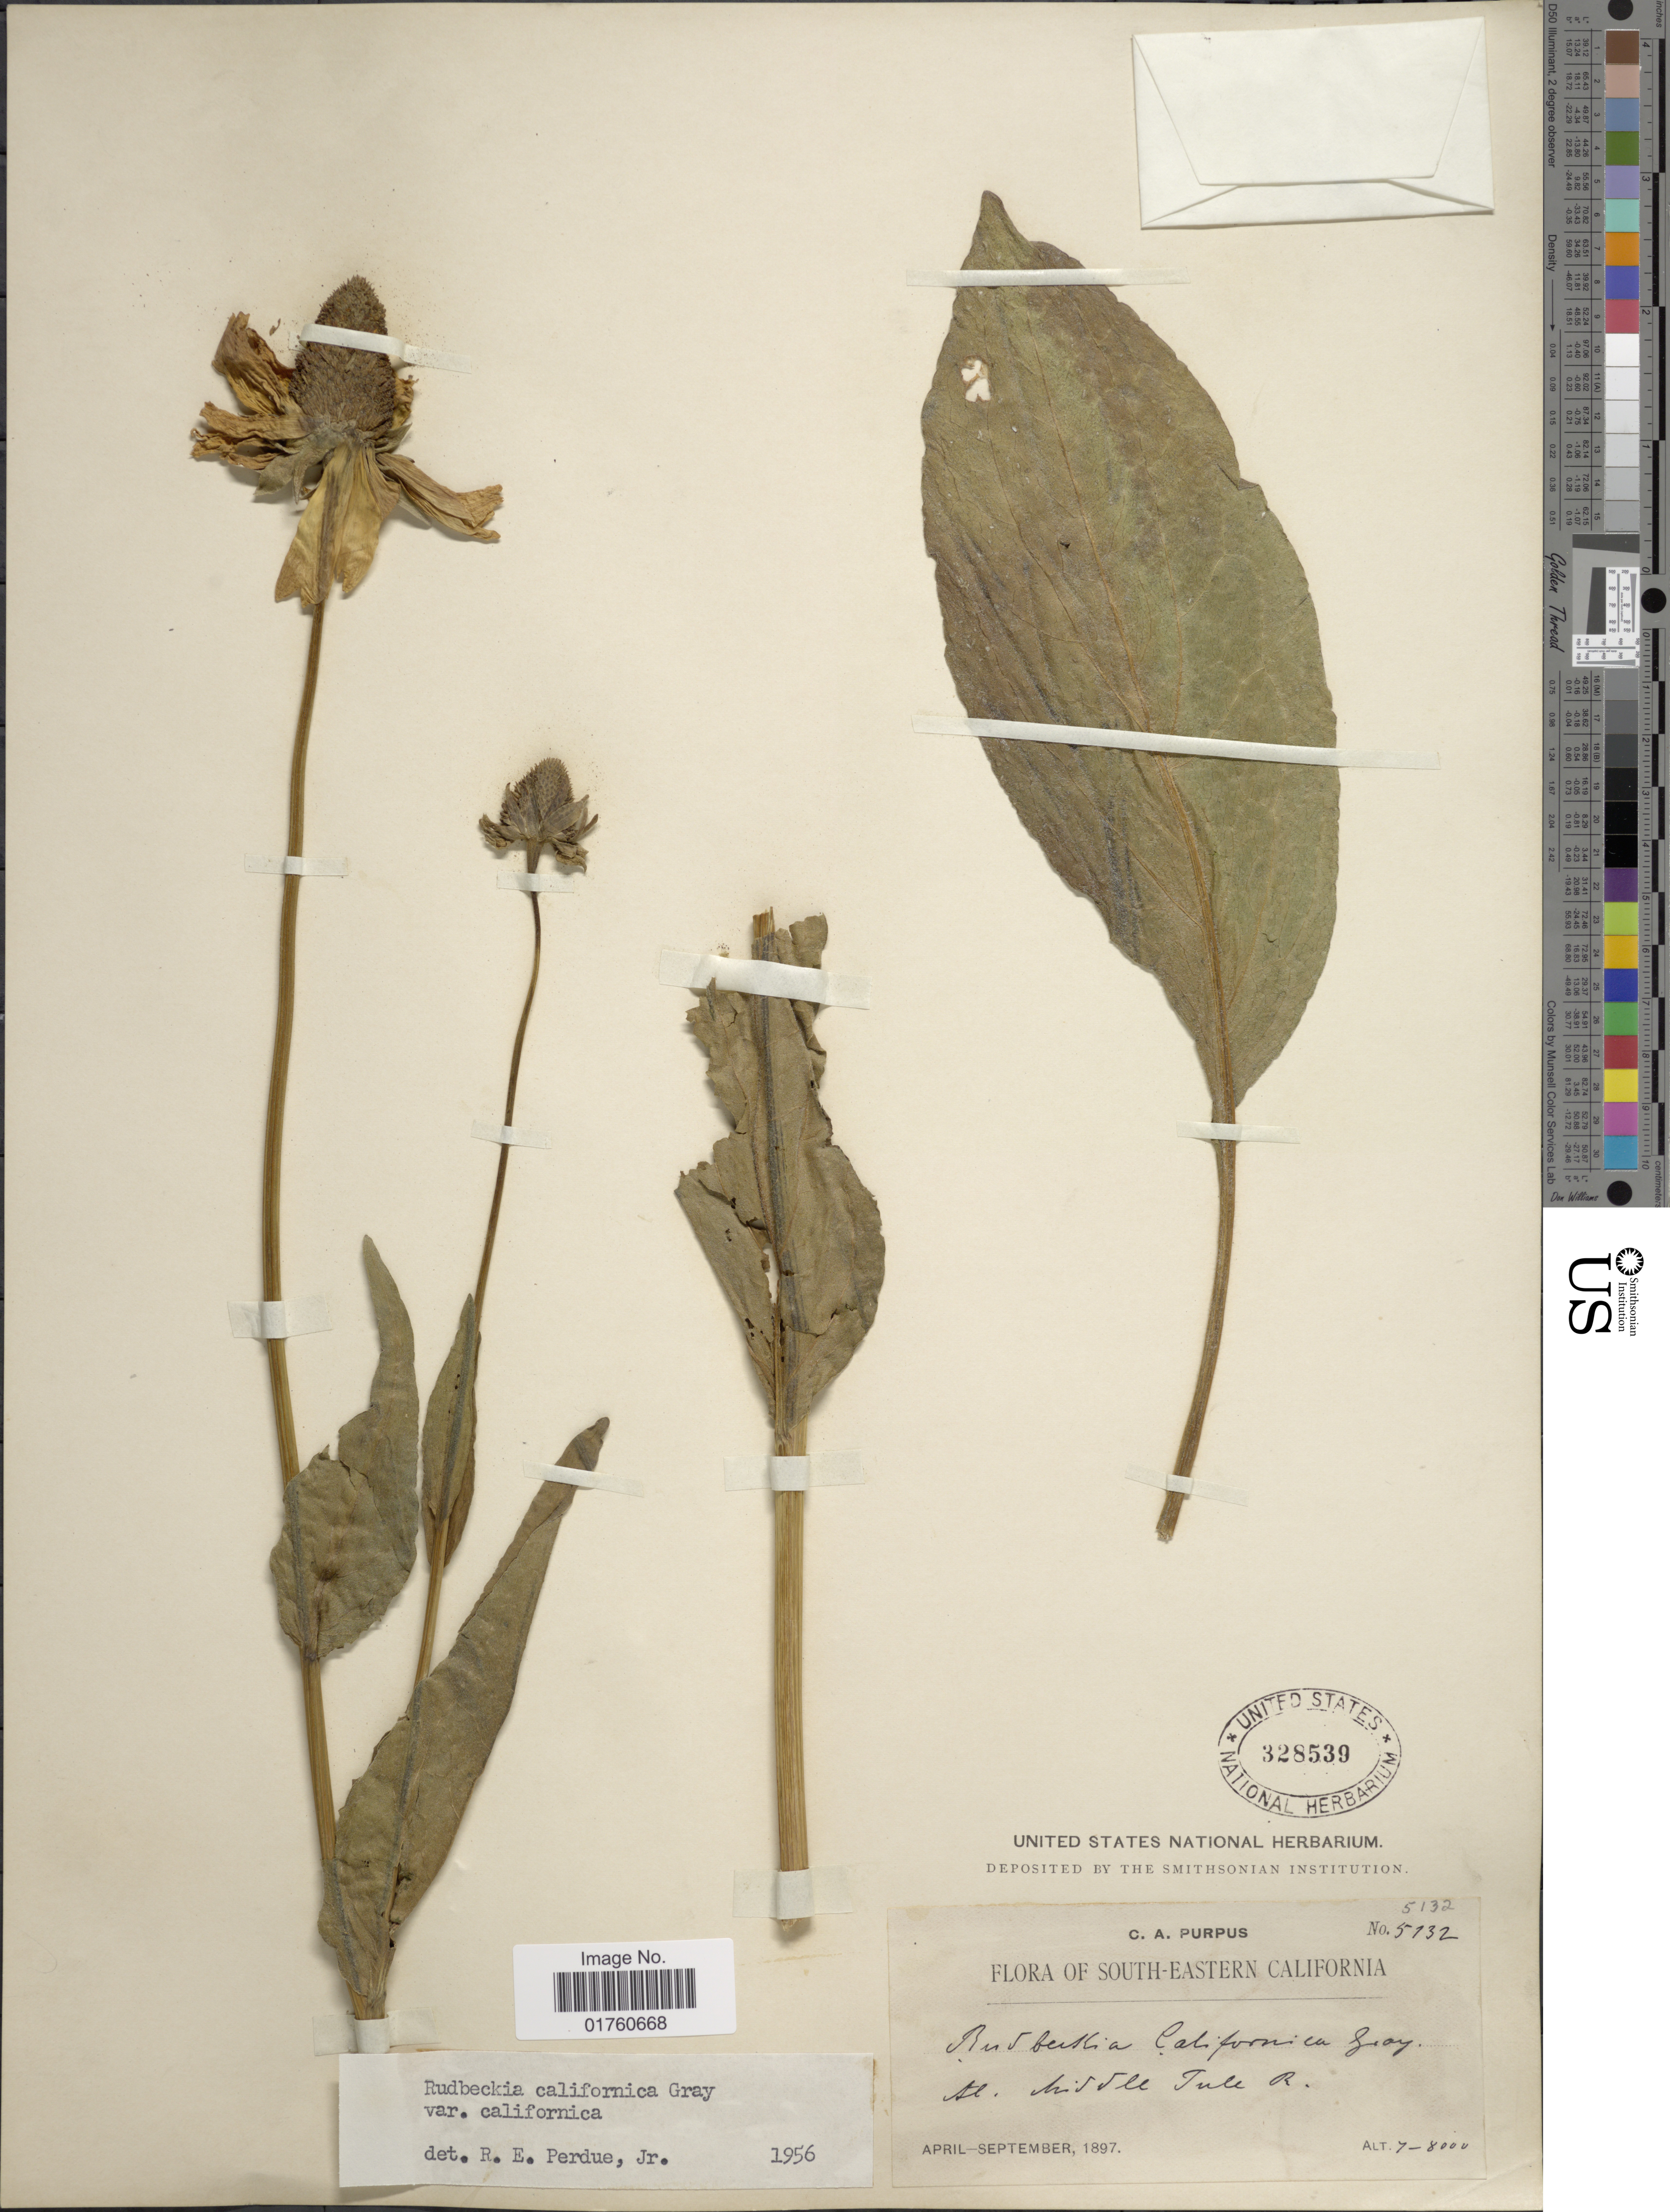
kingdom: Plantae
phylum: Tracheophyta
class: Magnoliopsida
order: Asterales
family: Asteraceae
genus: Rudbeckia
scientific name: Rudbeckia californica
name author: A. Gray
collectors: C. A. Purpus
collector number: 5132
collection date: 1897-04/1897-09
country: United States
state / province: California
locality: South-eastern California. At Middle Tule R. (River)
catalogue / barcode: US 328539